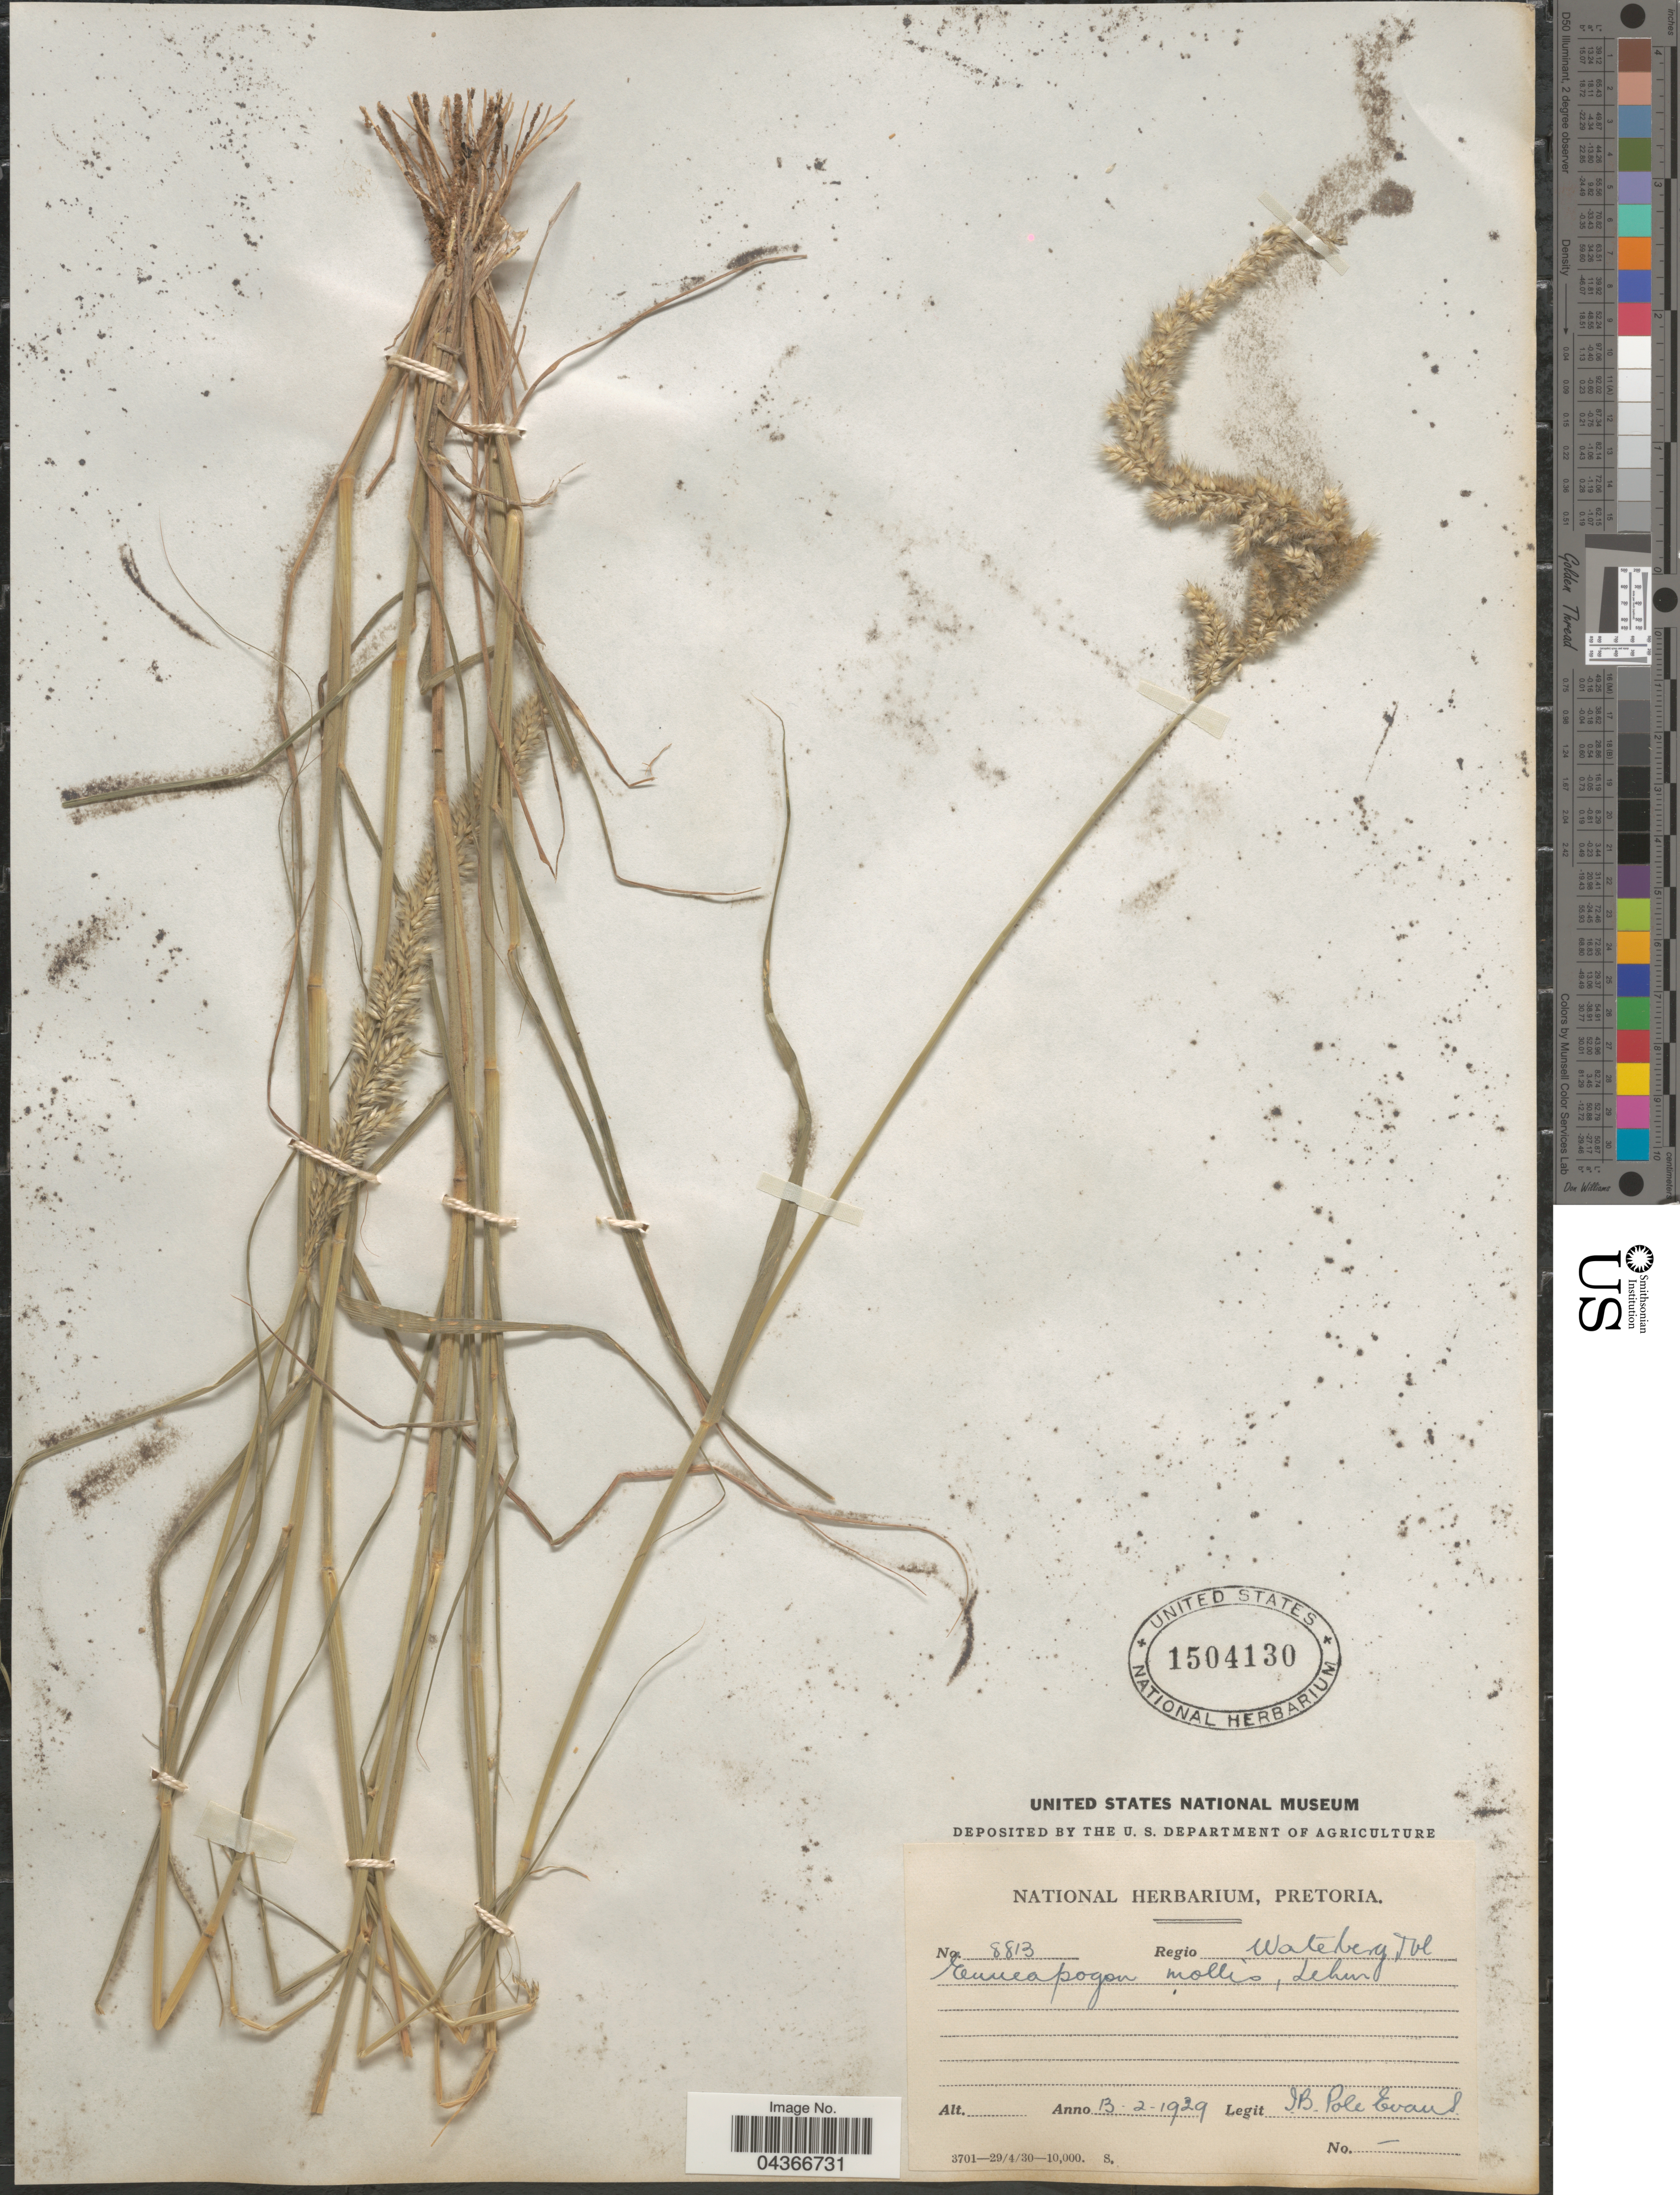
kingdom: Plantae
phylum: Tracheophyta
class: Liliopsida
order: Poales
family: Poaceae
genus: Enneapogon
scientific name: Enneapogon cenchroides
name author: (Licht. ex Roem. & Schult.) C.E. Hubb.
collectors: I. B. Pole-Evans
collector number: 8813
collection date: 1929-02-13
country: South Africa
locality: Regio Waterberg Tvl.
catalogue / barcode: US 1504130